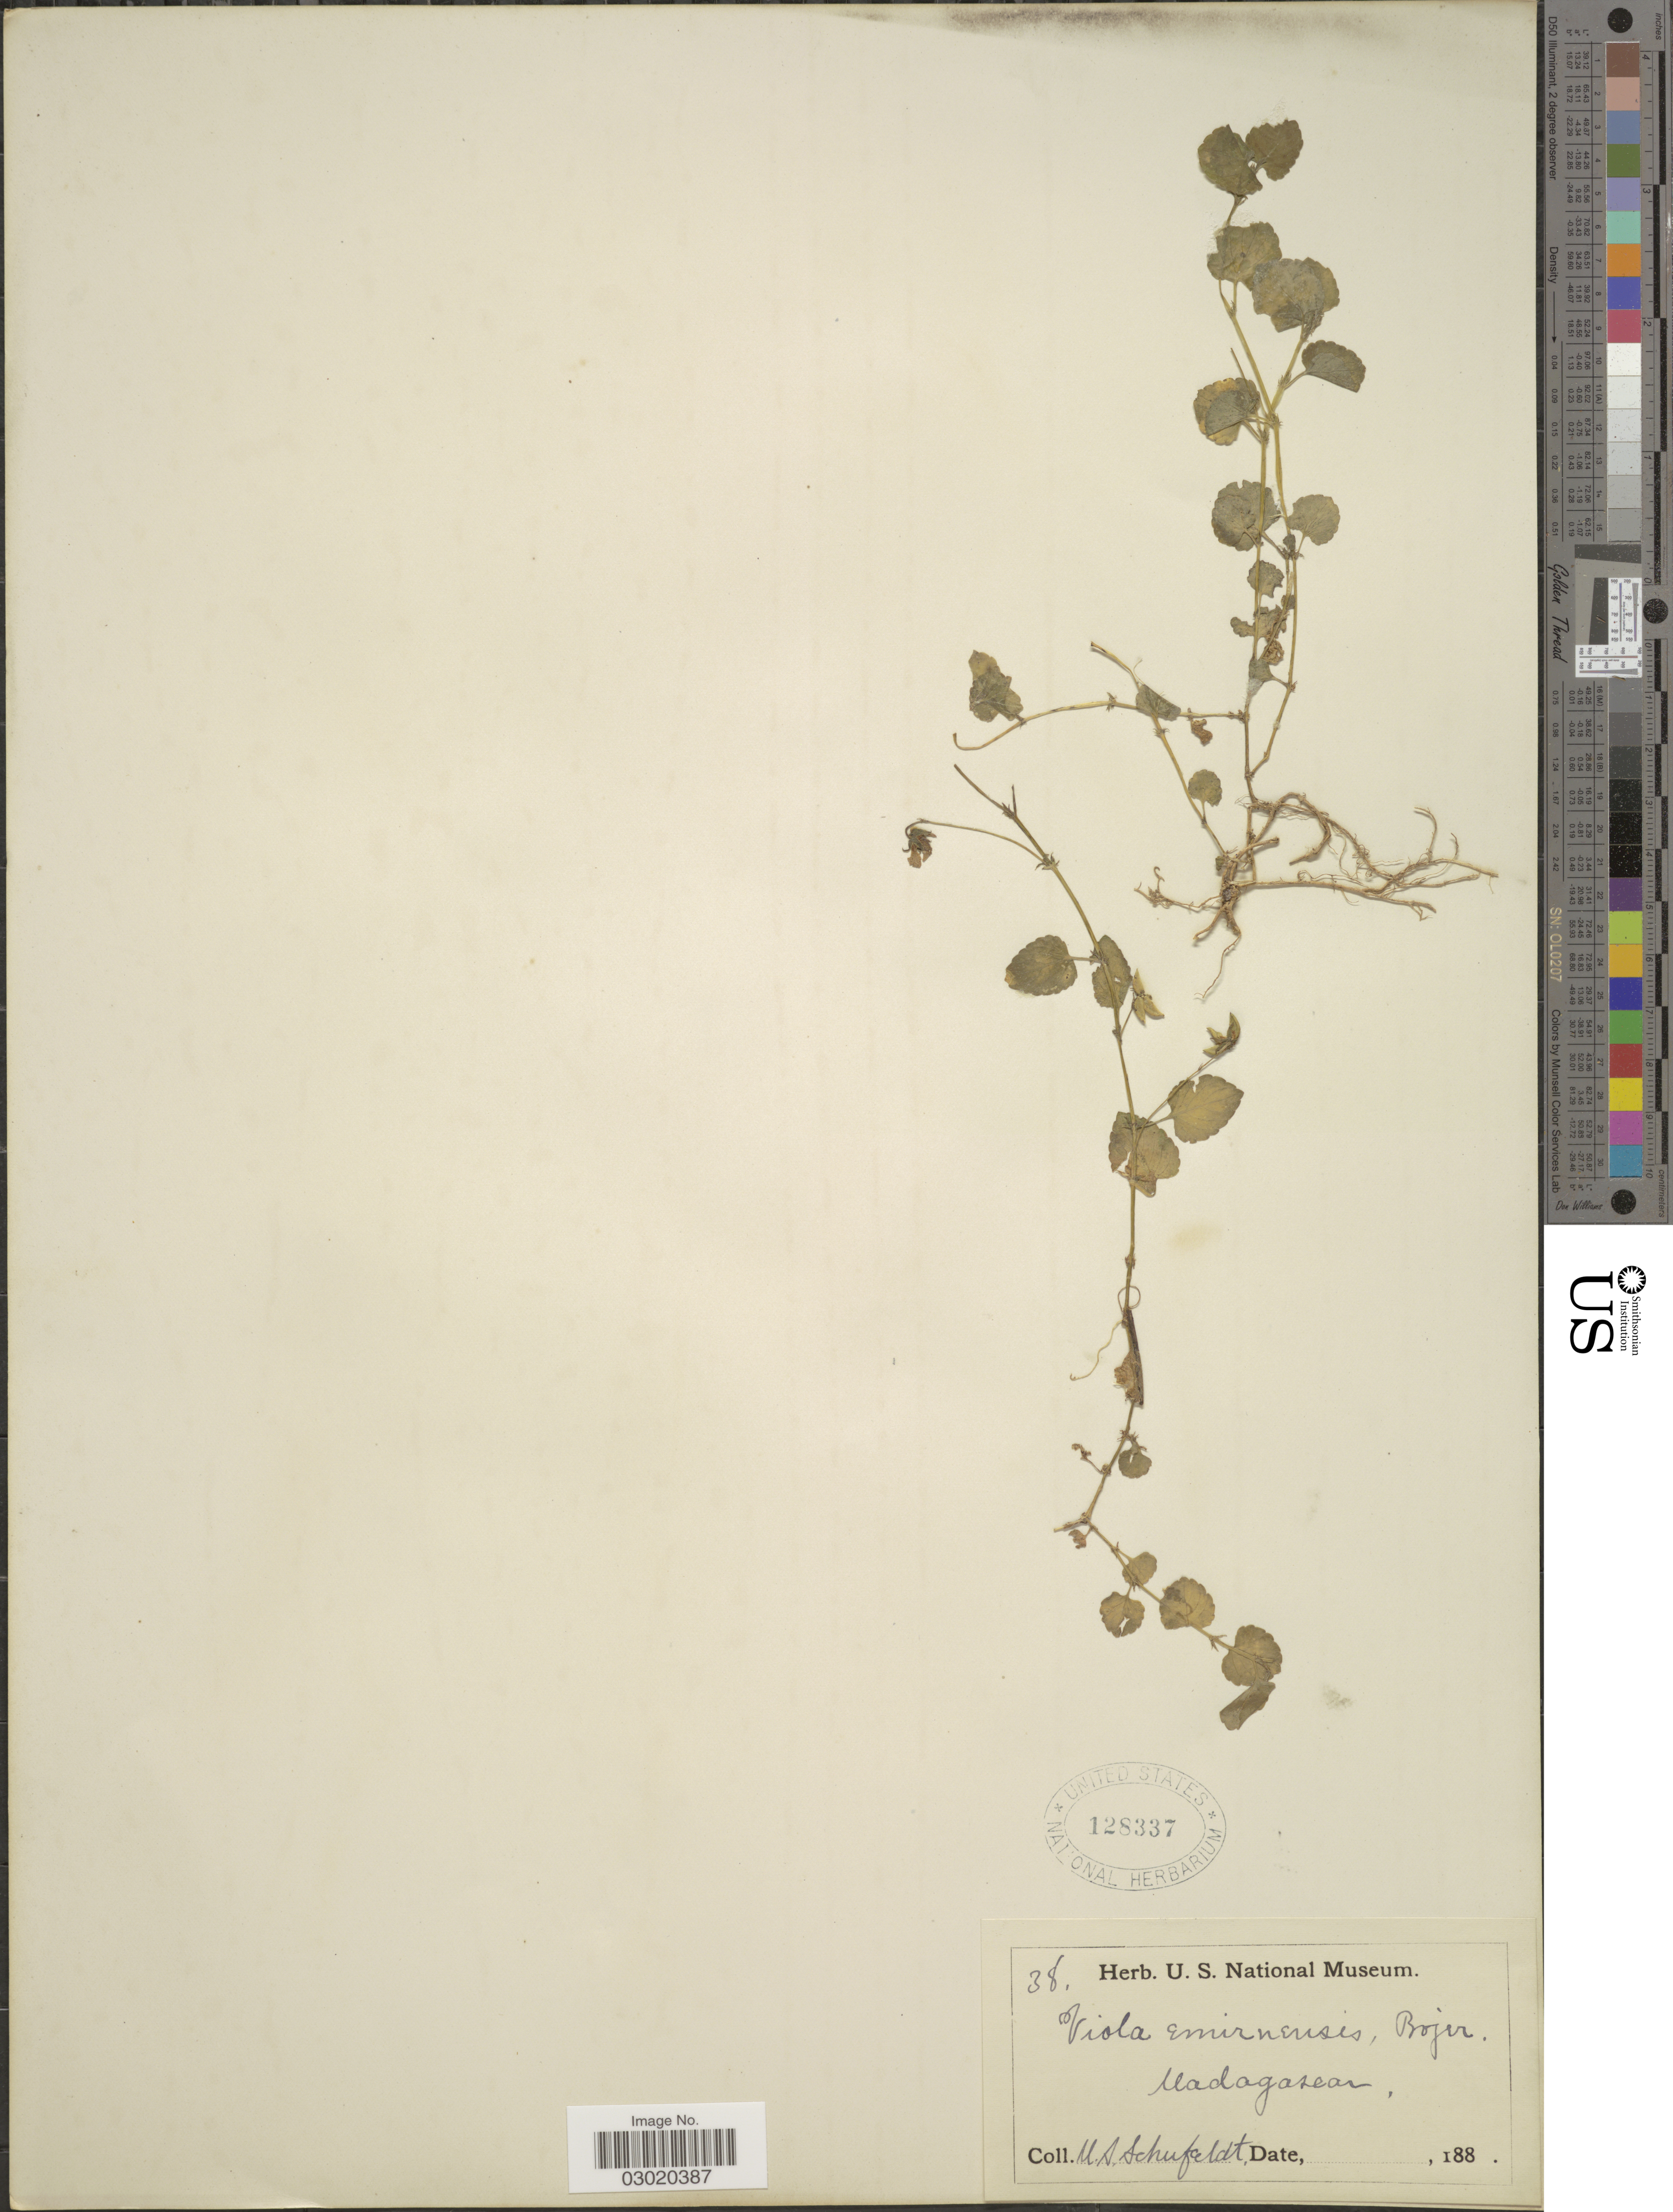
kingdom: Plantae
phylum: Tracheophyta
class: Magnoliopsida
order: Malpighiales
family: Violaceae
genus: Viola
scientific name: Viola emirnensis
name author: Bojer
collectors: U. Schufeldt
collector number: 38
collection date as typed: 188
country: Madagascar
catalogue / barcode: US 128337